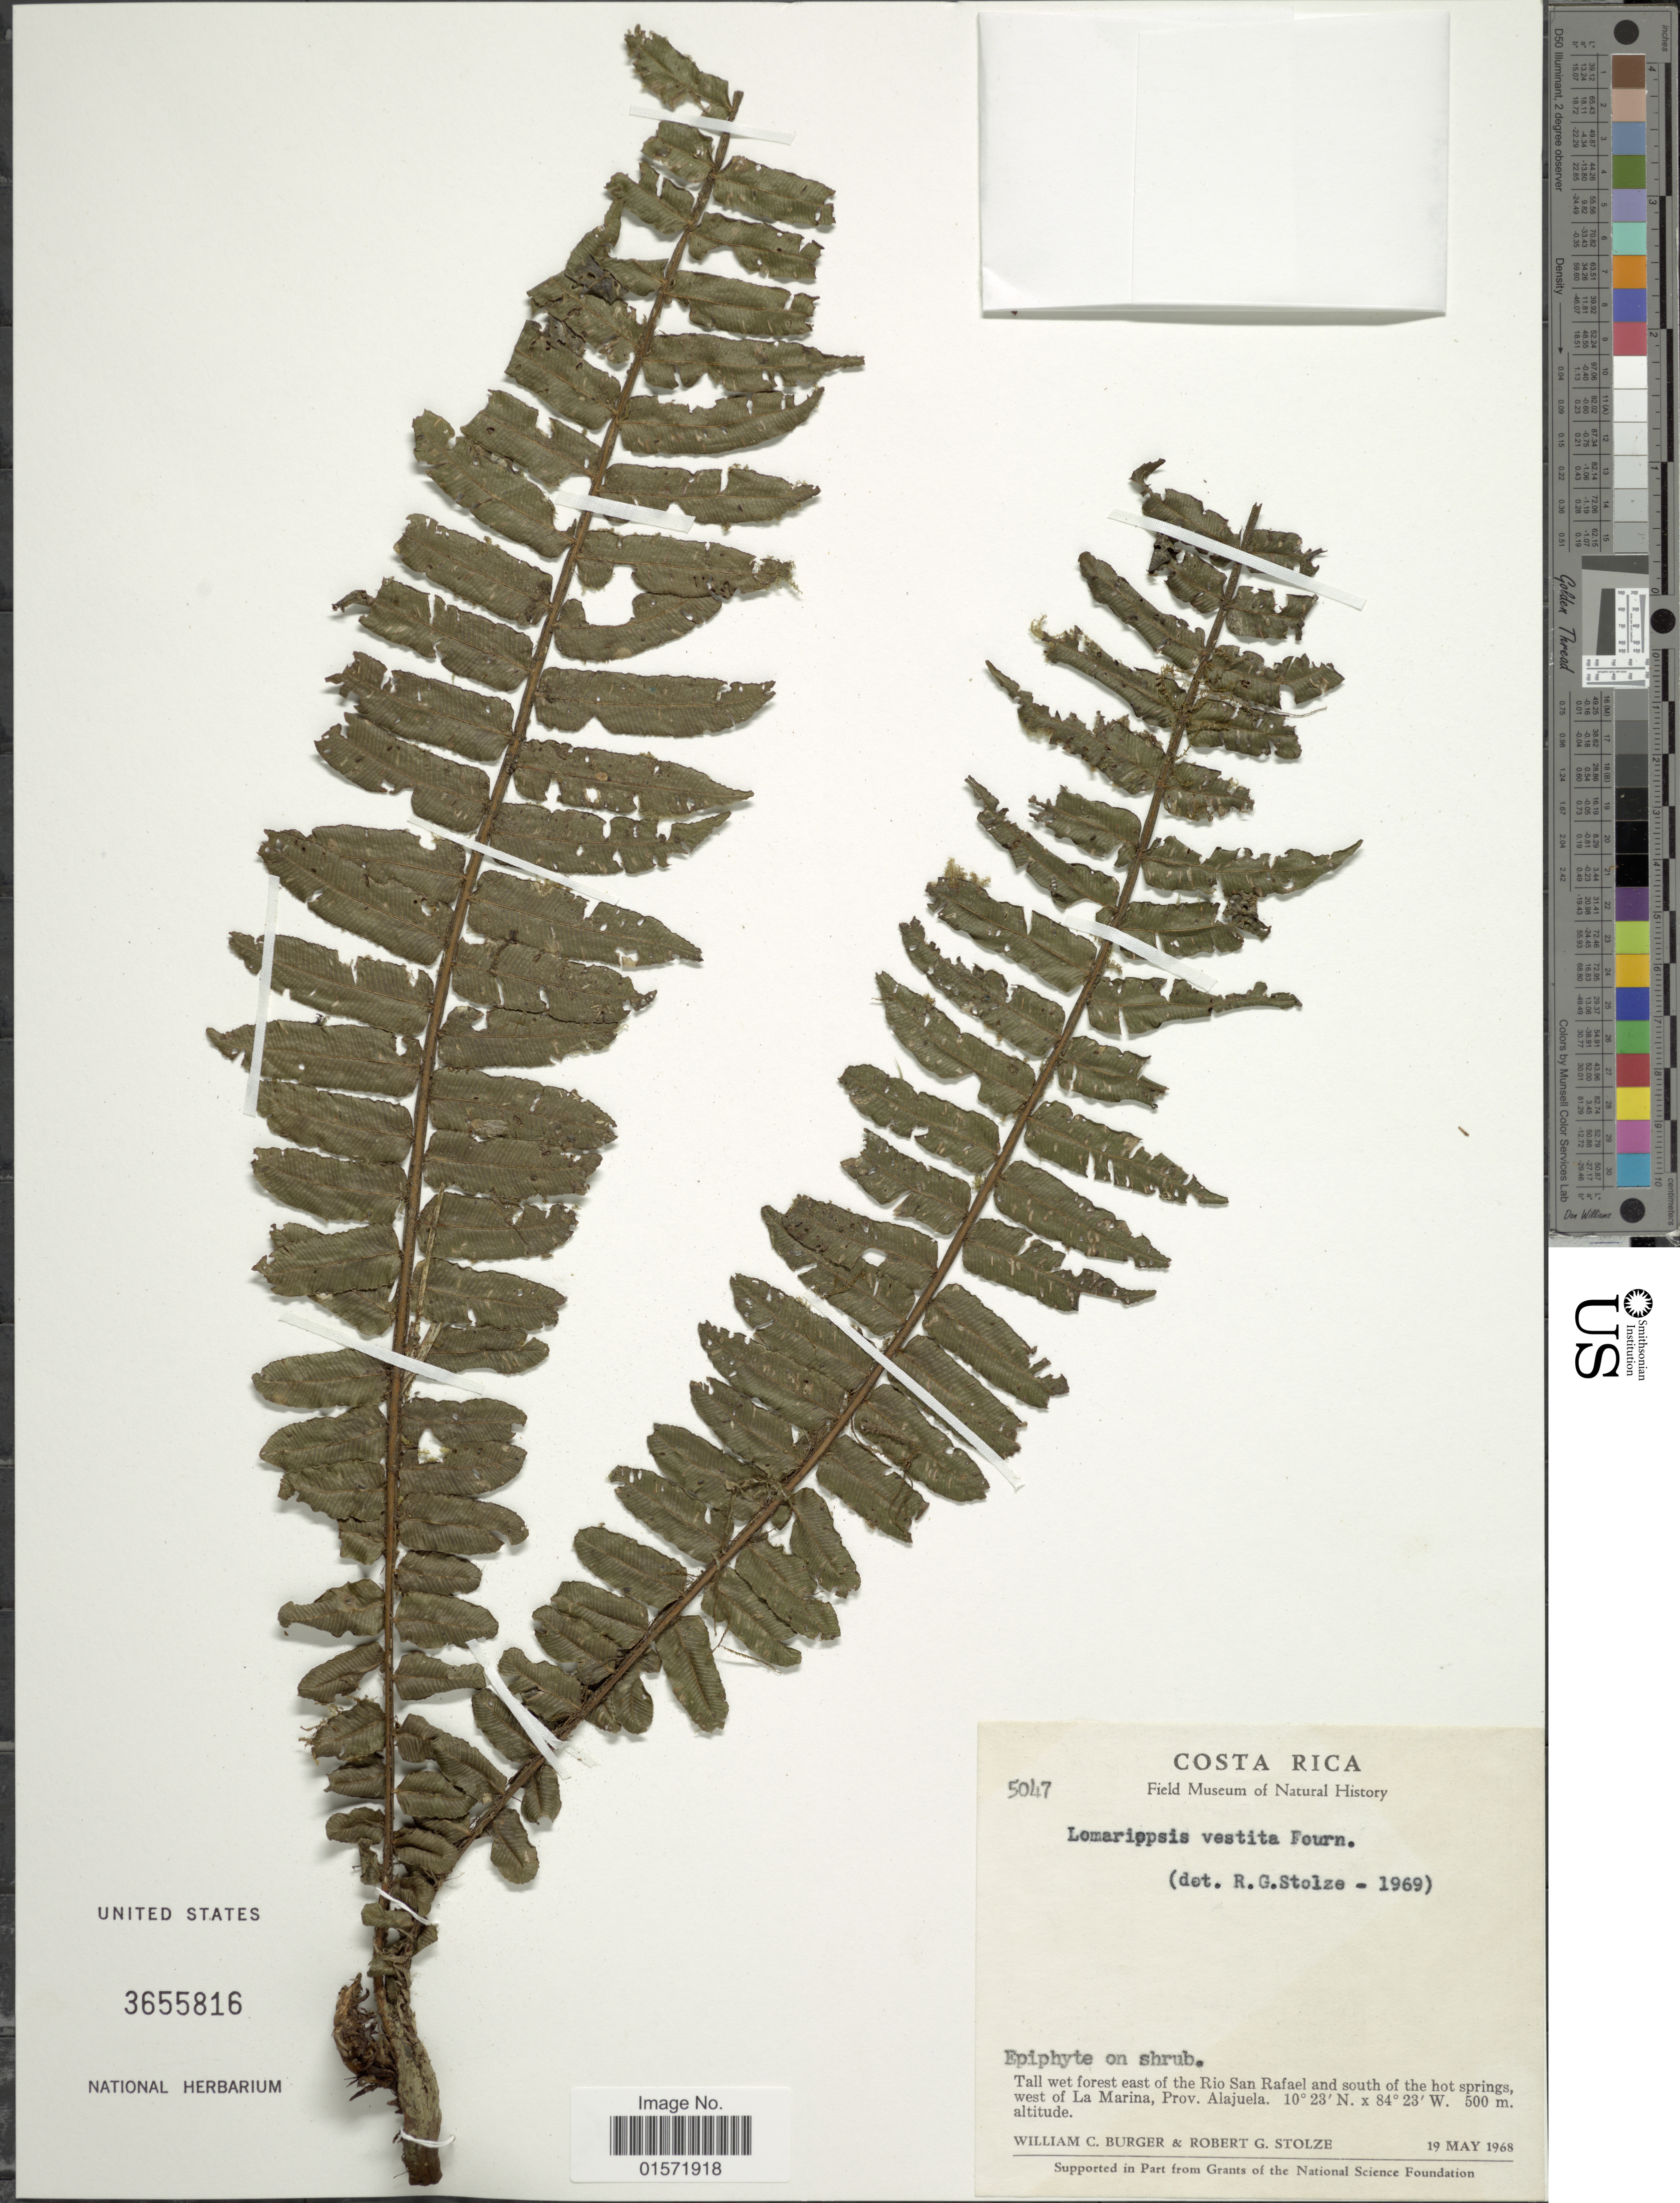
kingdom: Plantae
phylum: Tracheophyta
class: Polypodiopsida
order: Polypodiales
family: Lomariopsidaceae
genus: Lomariopsis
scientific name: Lomariopsis vestita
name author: E. Fourn.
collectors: W. Burger & R. G. Stolze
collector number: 5047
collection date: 1968-05-19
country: Costa Rica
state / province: Alajuela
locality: Tall wet forest east of the Rio San Rafael and south of the hot springs, west of La Marina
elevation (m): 500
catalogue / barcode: US 3655816